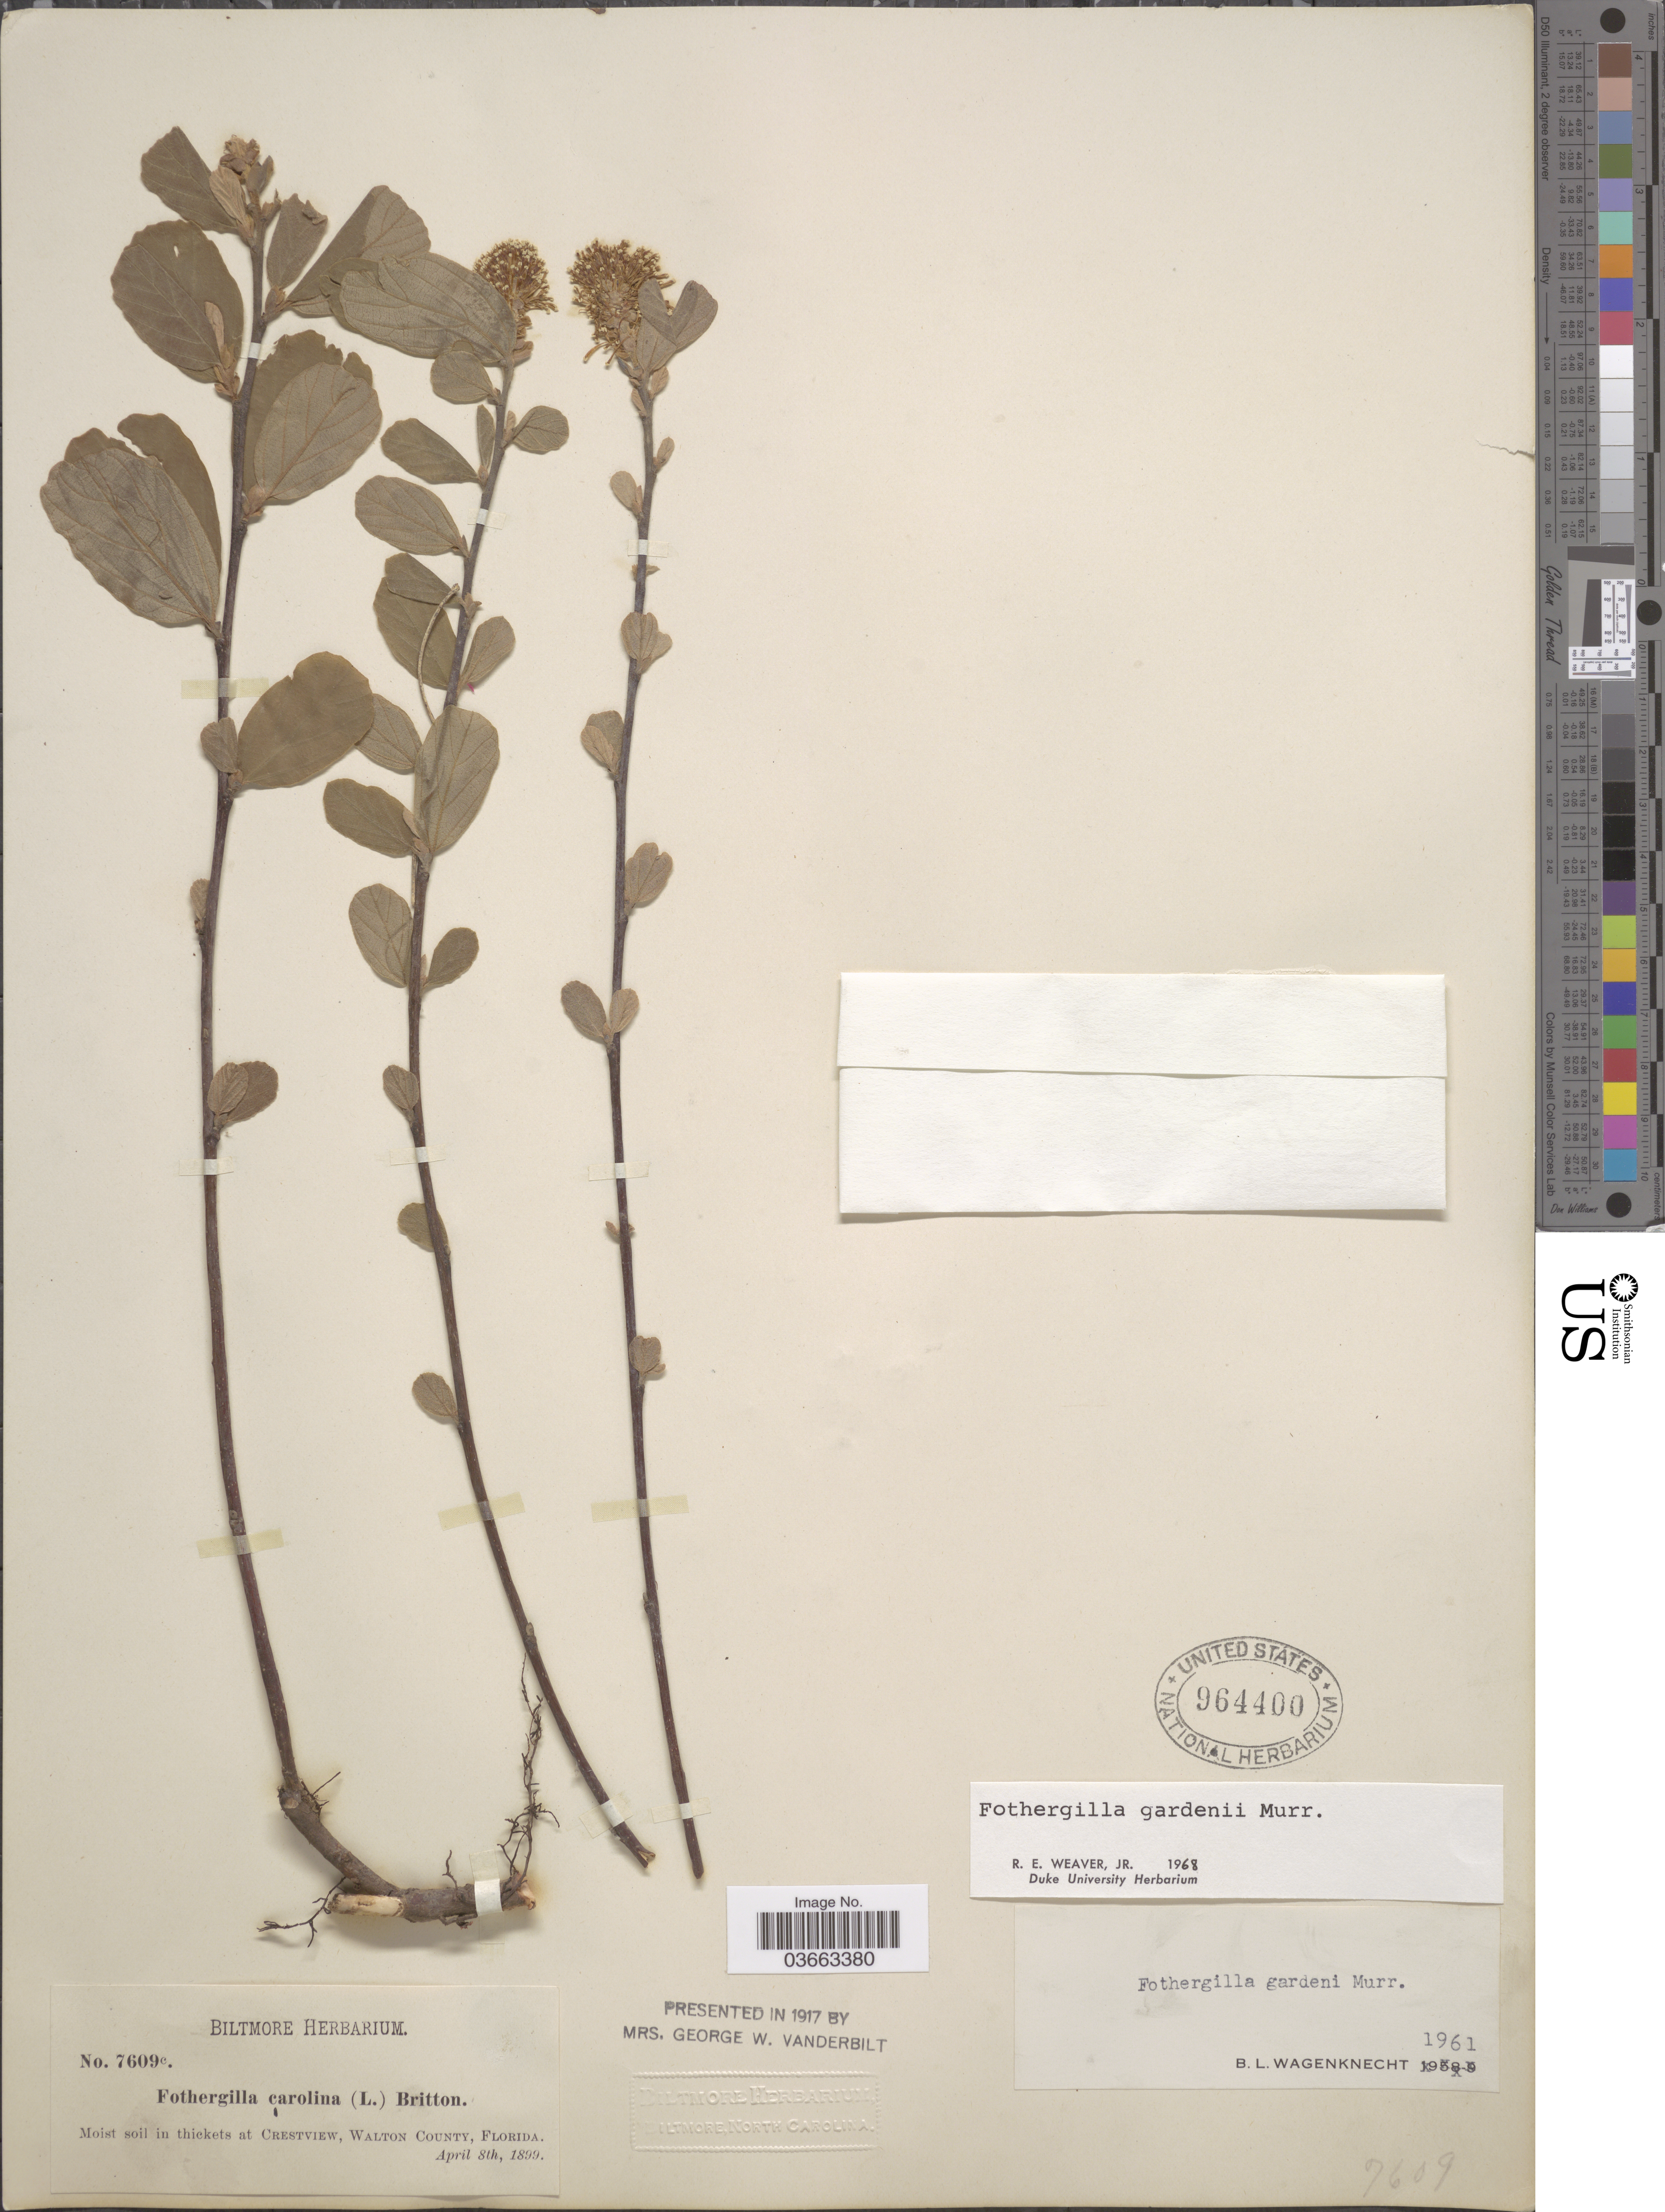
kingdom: Plantae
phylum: Tracheophyta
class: Magnoliopsida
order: Saxifragales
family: Hamamelidaceae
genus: Fothergilla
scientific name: Fothergilla gardenii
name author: L.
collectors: ex herb. Biltmore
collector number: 7609c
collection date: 1899-04-08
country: United States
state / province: Florida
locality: Crestview, Walton County.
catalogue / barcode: US 964400